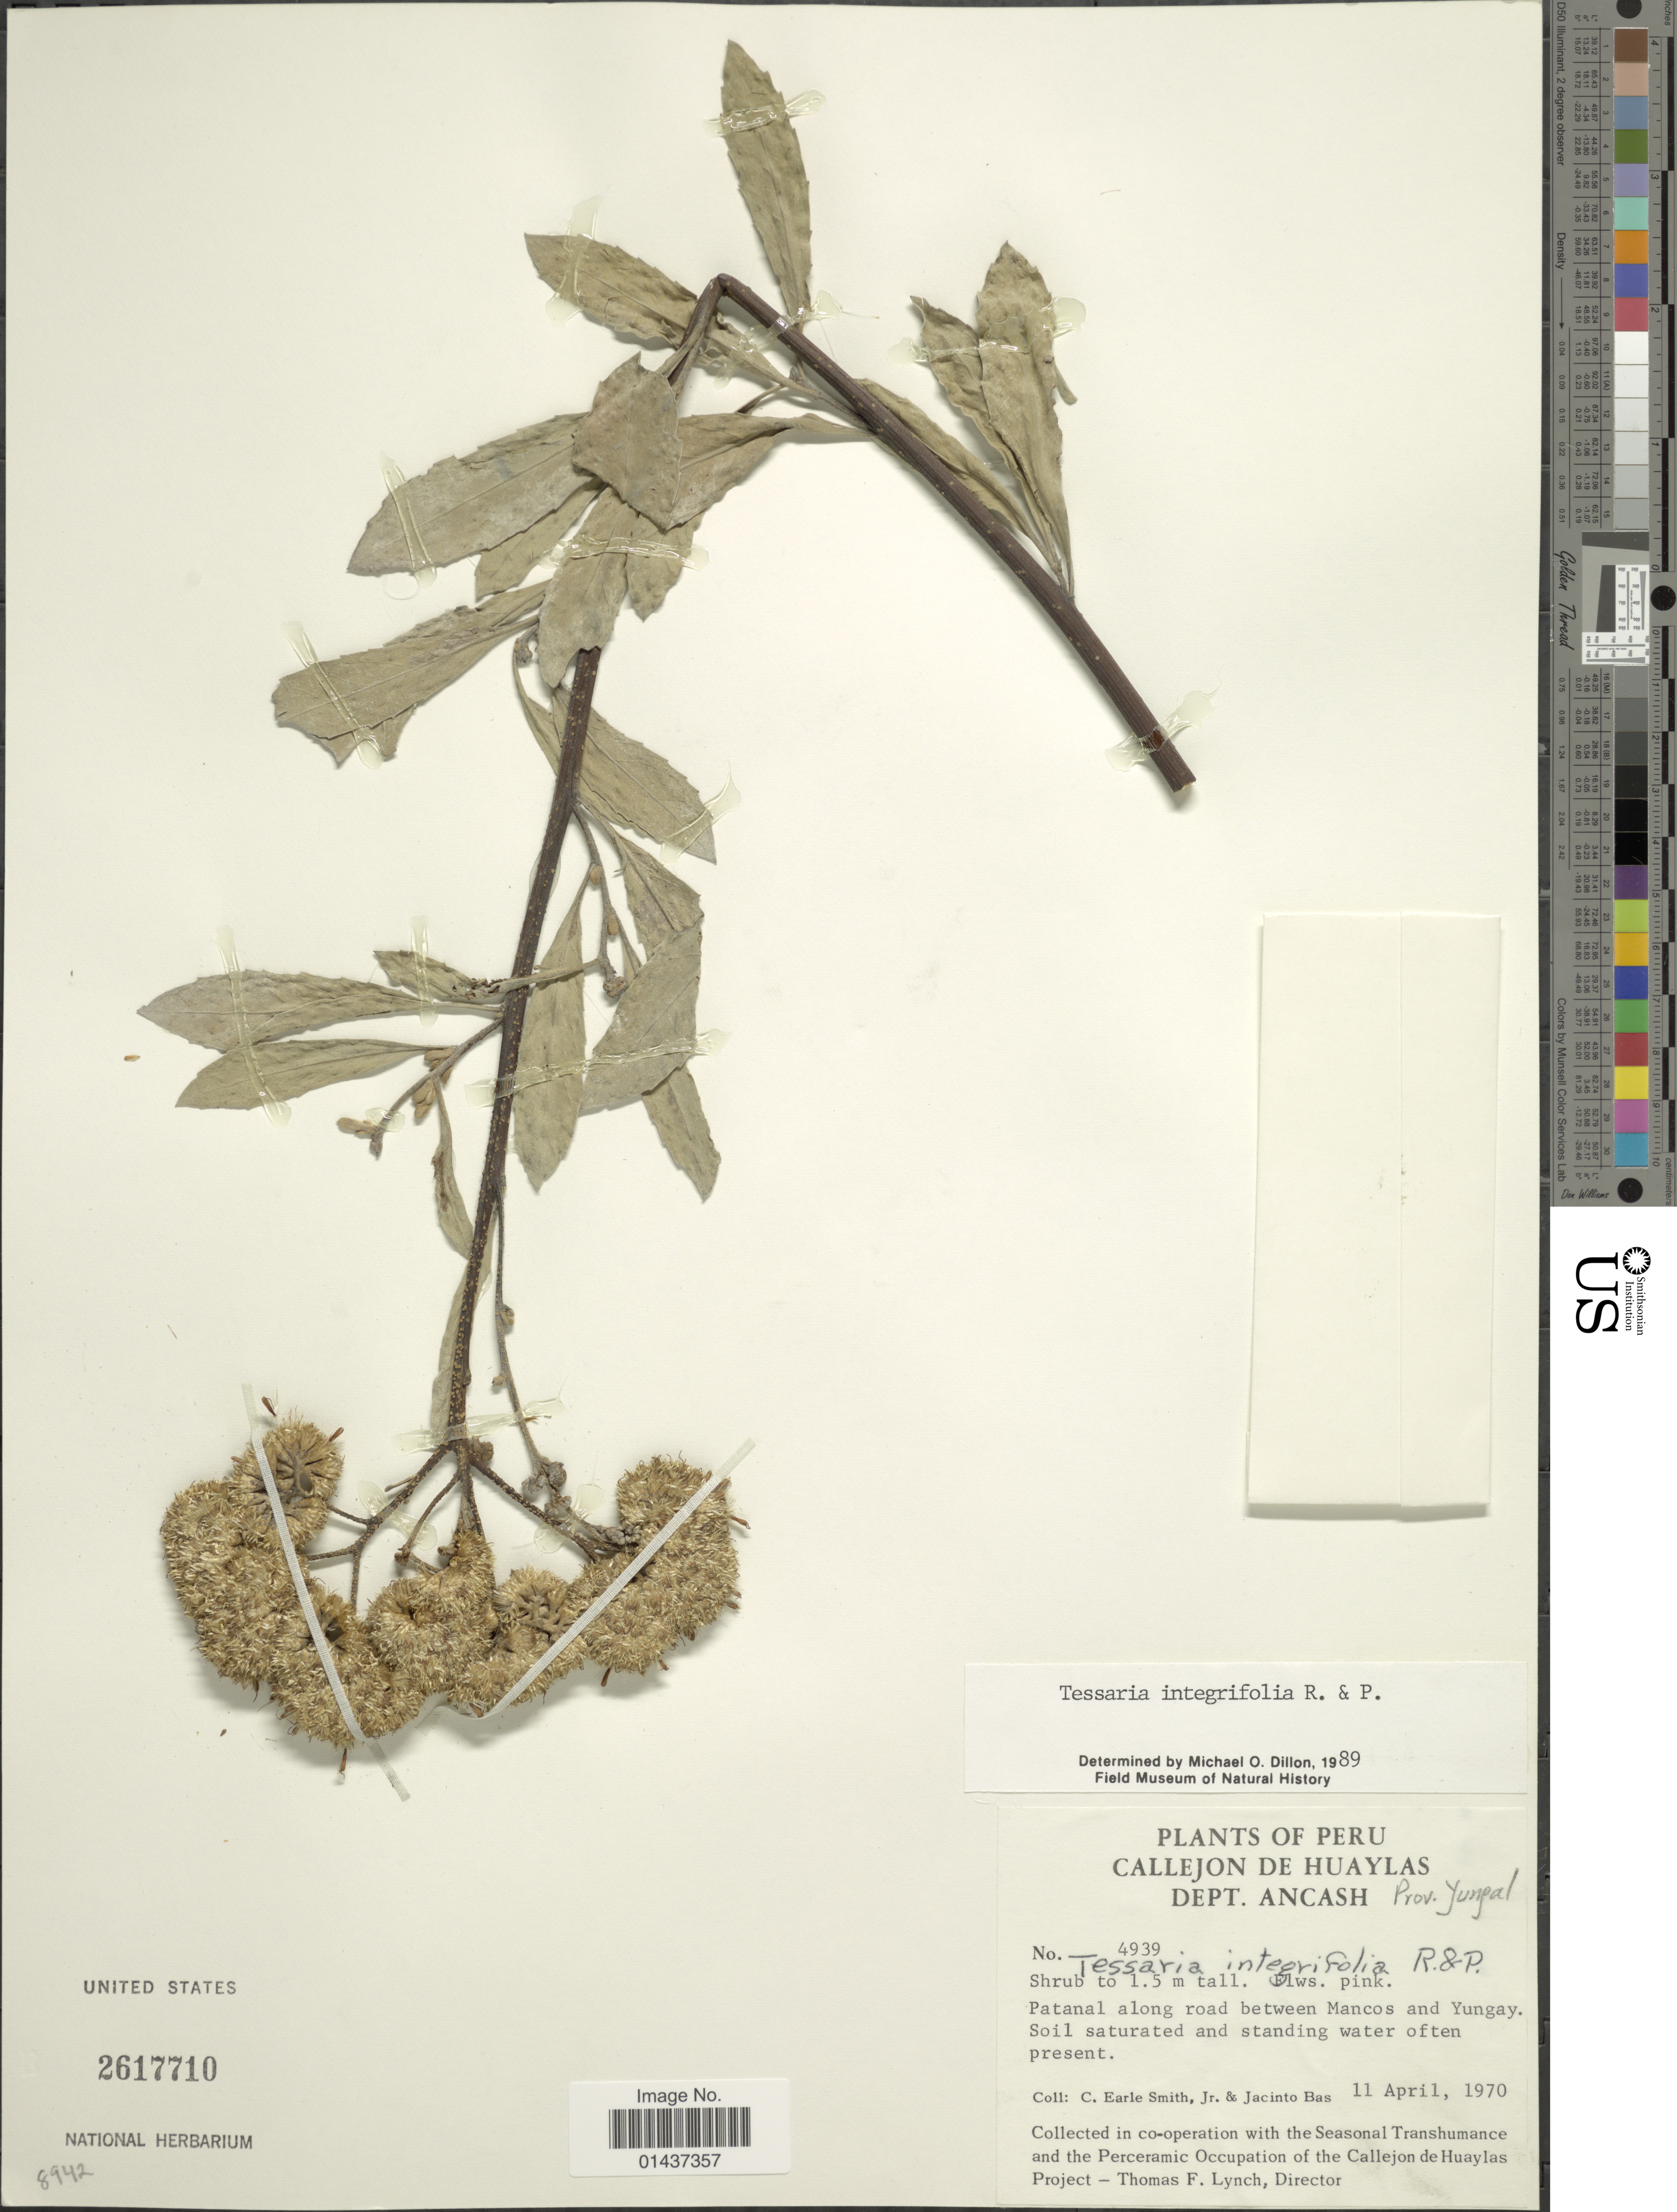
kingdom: Plantae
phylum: Tracheophyta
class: Magnoliopsida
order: Asterales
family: Asteraceae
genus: Tessaria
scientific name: Tessaria integrifolia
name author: Ruiz & Pav.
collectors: C. E. Smith Jr. & J. Bas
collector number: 4939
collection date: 1970-04-11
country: Peru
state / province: Ancash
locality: Callejon de Huaylas, Dept Ancash, Prov. Yungal, Patanal along road between Mancos and Yungay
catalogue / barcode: US 2617710